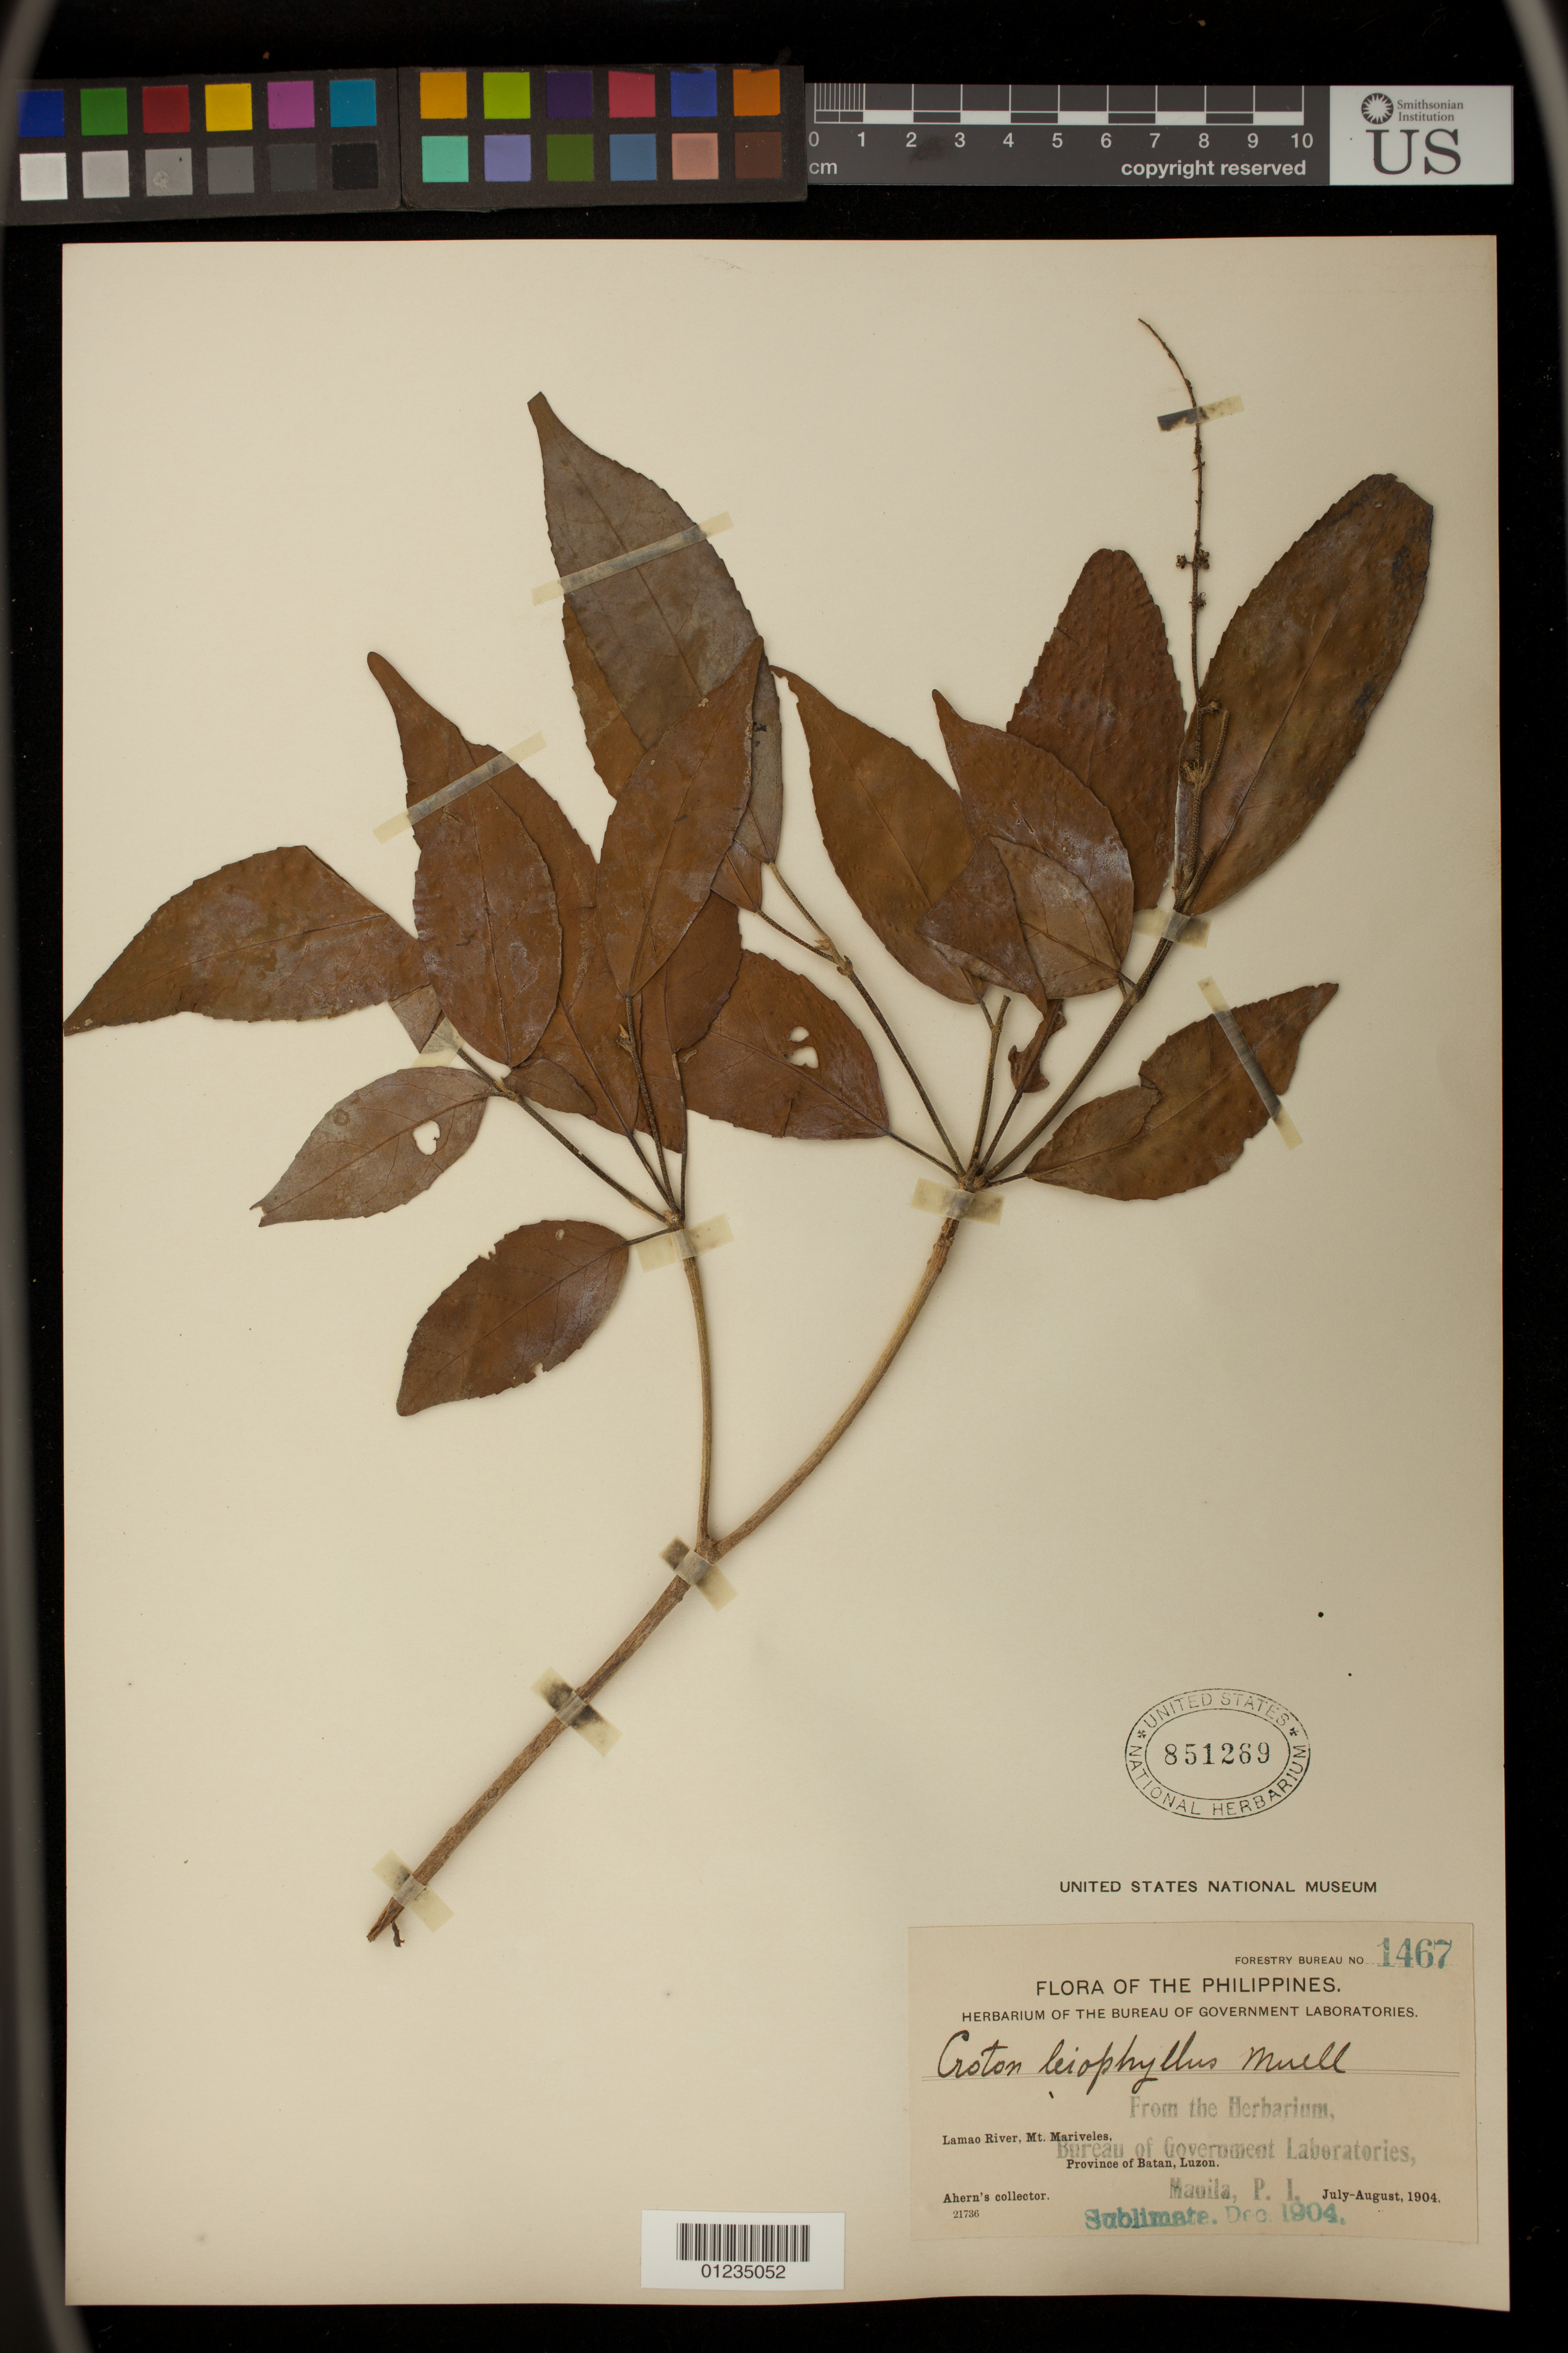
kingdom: Plantae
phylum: Tracheophyta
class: Magnoliopsida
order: Malpighiales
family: Euphorbiaceae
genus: Croton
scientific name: Croton leiophyllus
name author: Müll. Arg.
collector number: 21736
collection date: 1904-07/1904-08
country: Philippines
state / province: Central Luzon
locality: Lamao River, Mt. Mariveles, Luzon, Bataan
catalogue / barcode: US 851269